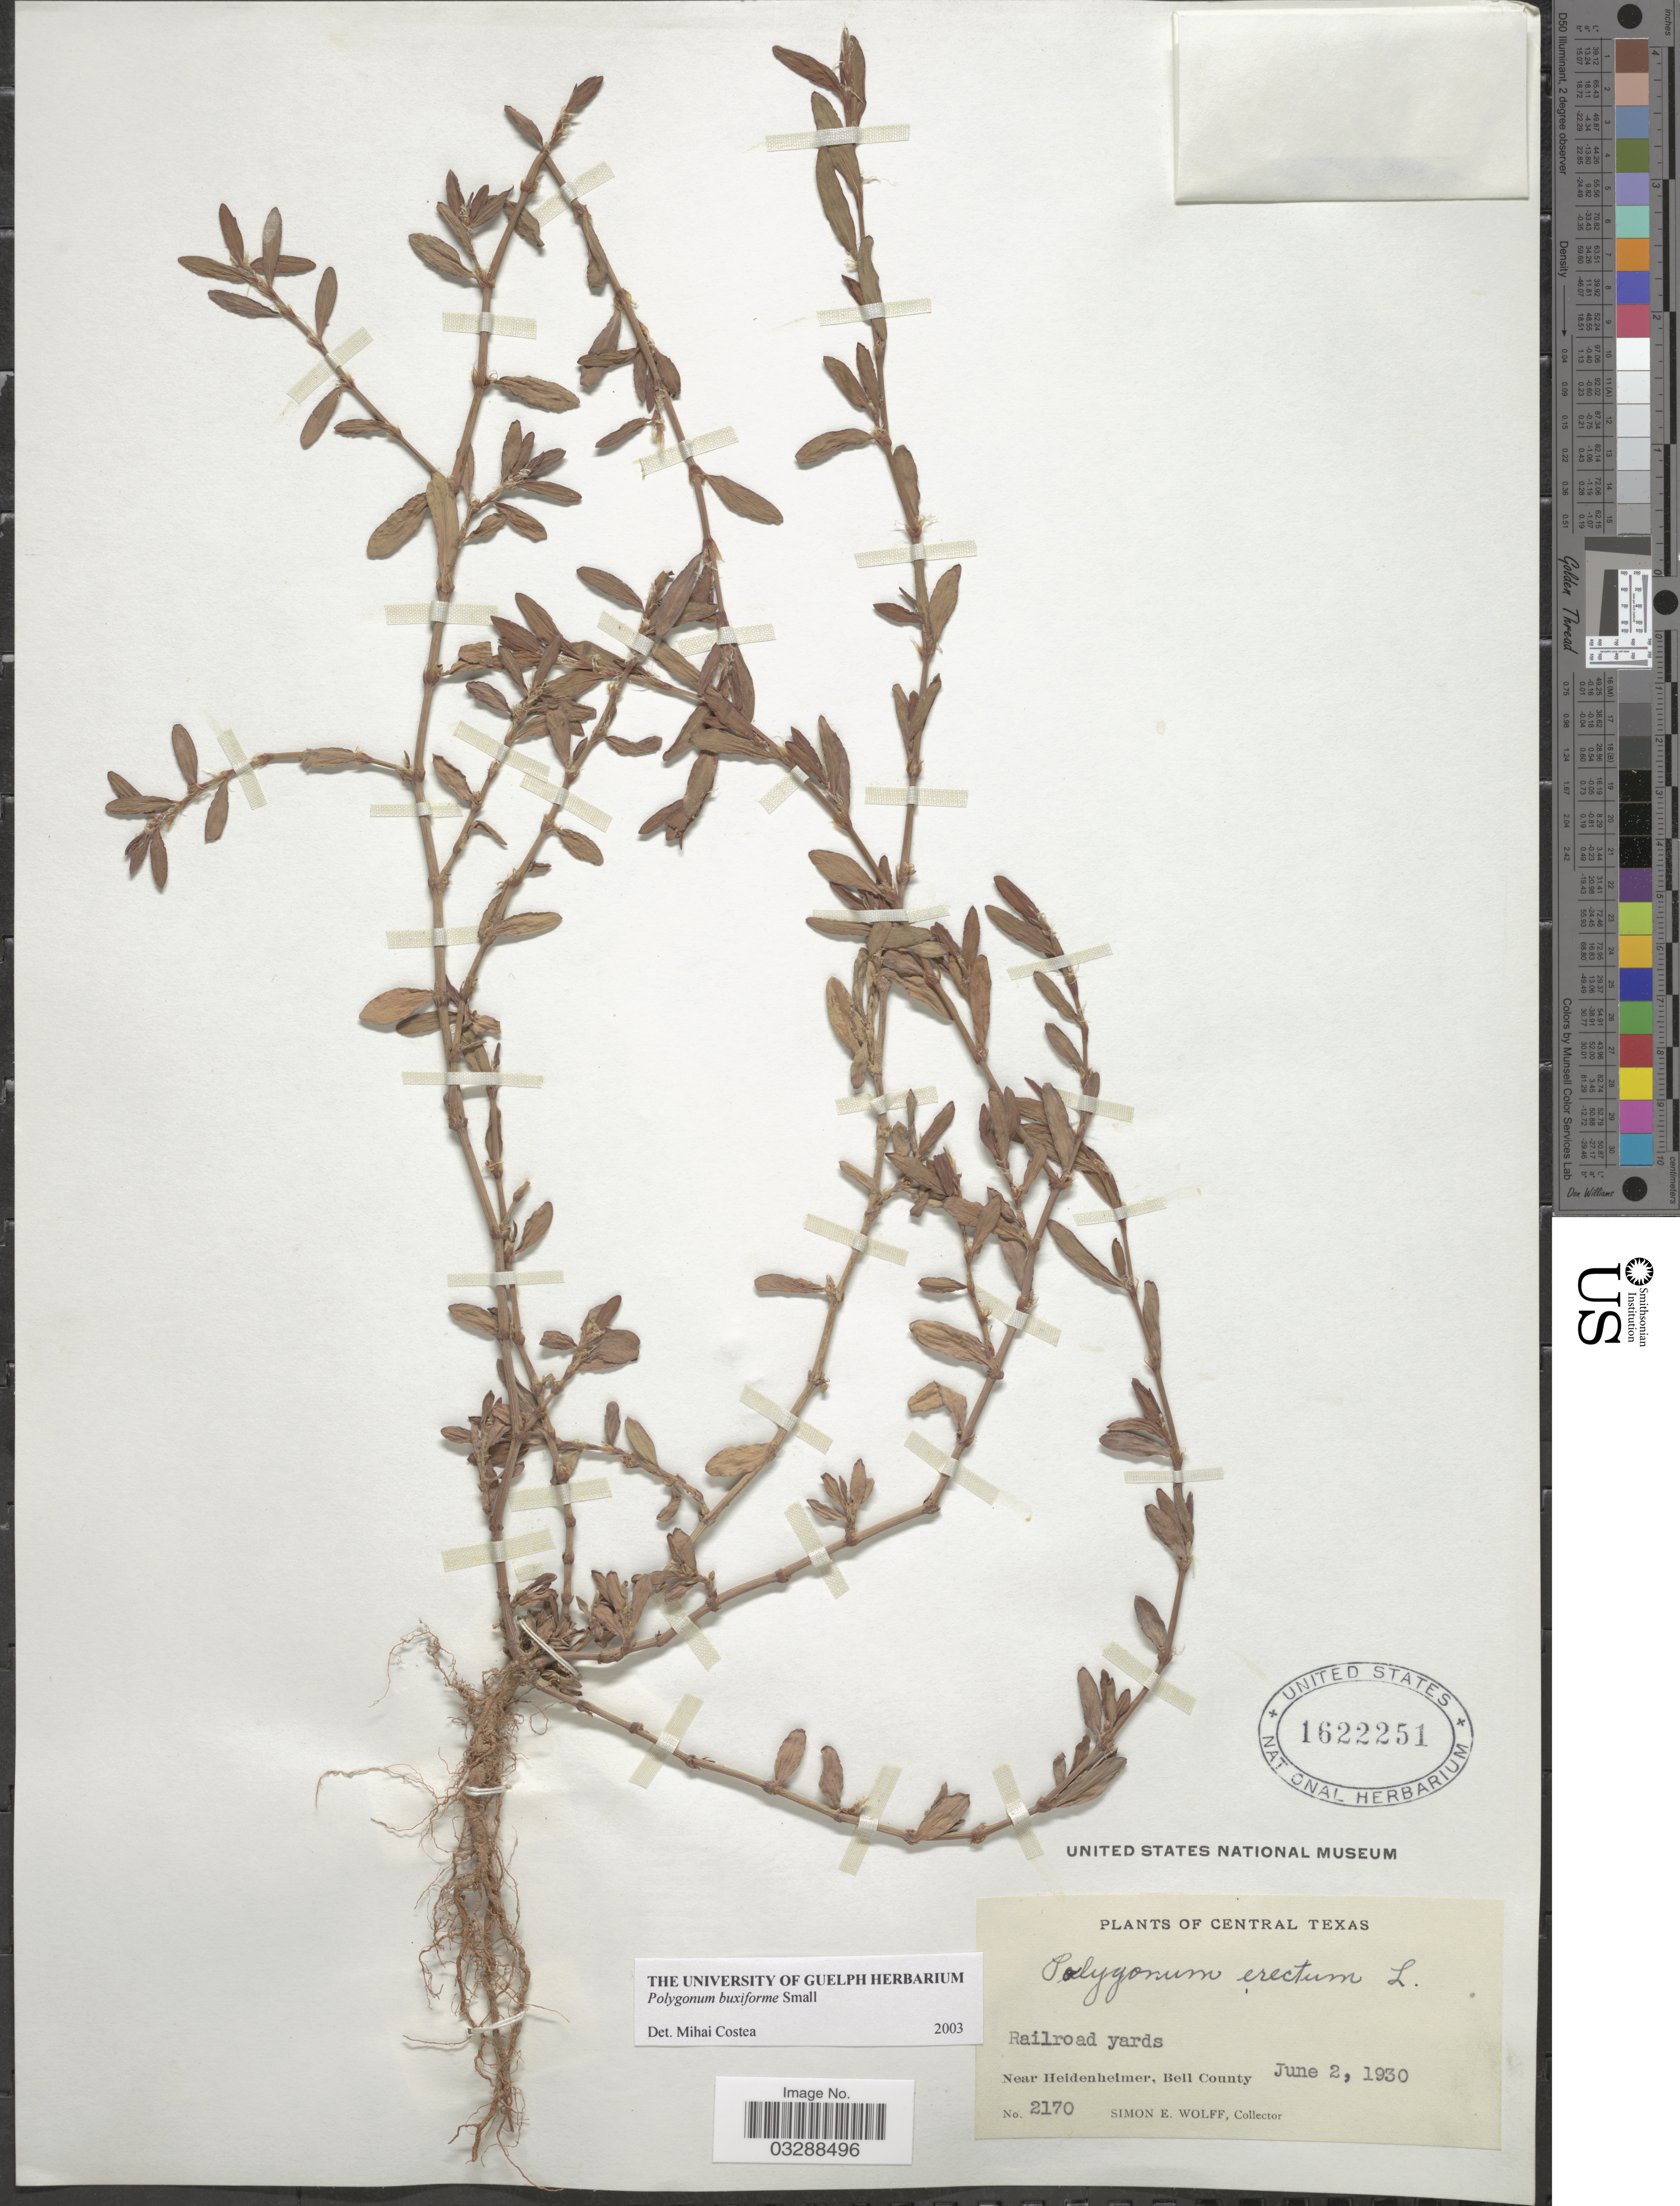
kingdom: Plantae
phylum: Tracheophyta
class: Magnoliopsida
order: Caryophyllales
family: Polygonaceae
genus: Polygonum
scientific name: Polygonum buxiforme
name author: Small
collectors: S. E. Wolff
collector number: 2170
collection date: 1930-06-02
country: United States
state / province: Texas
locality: Central Texas. Near Heidenheimer, Bell County.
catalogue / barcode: US 1622251